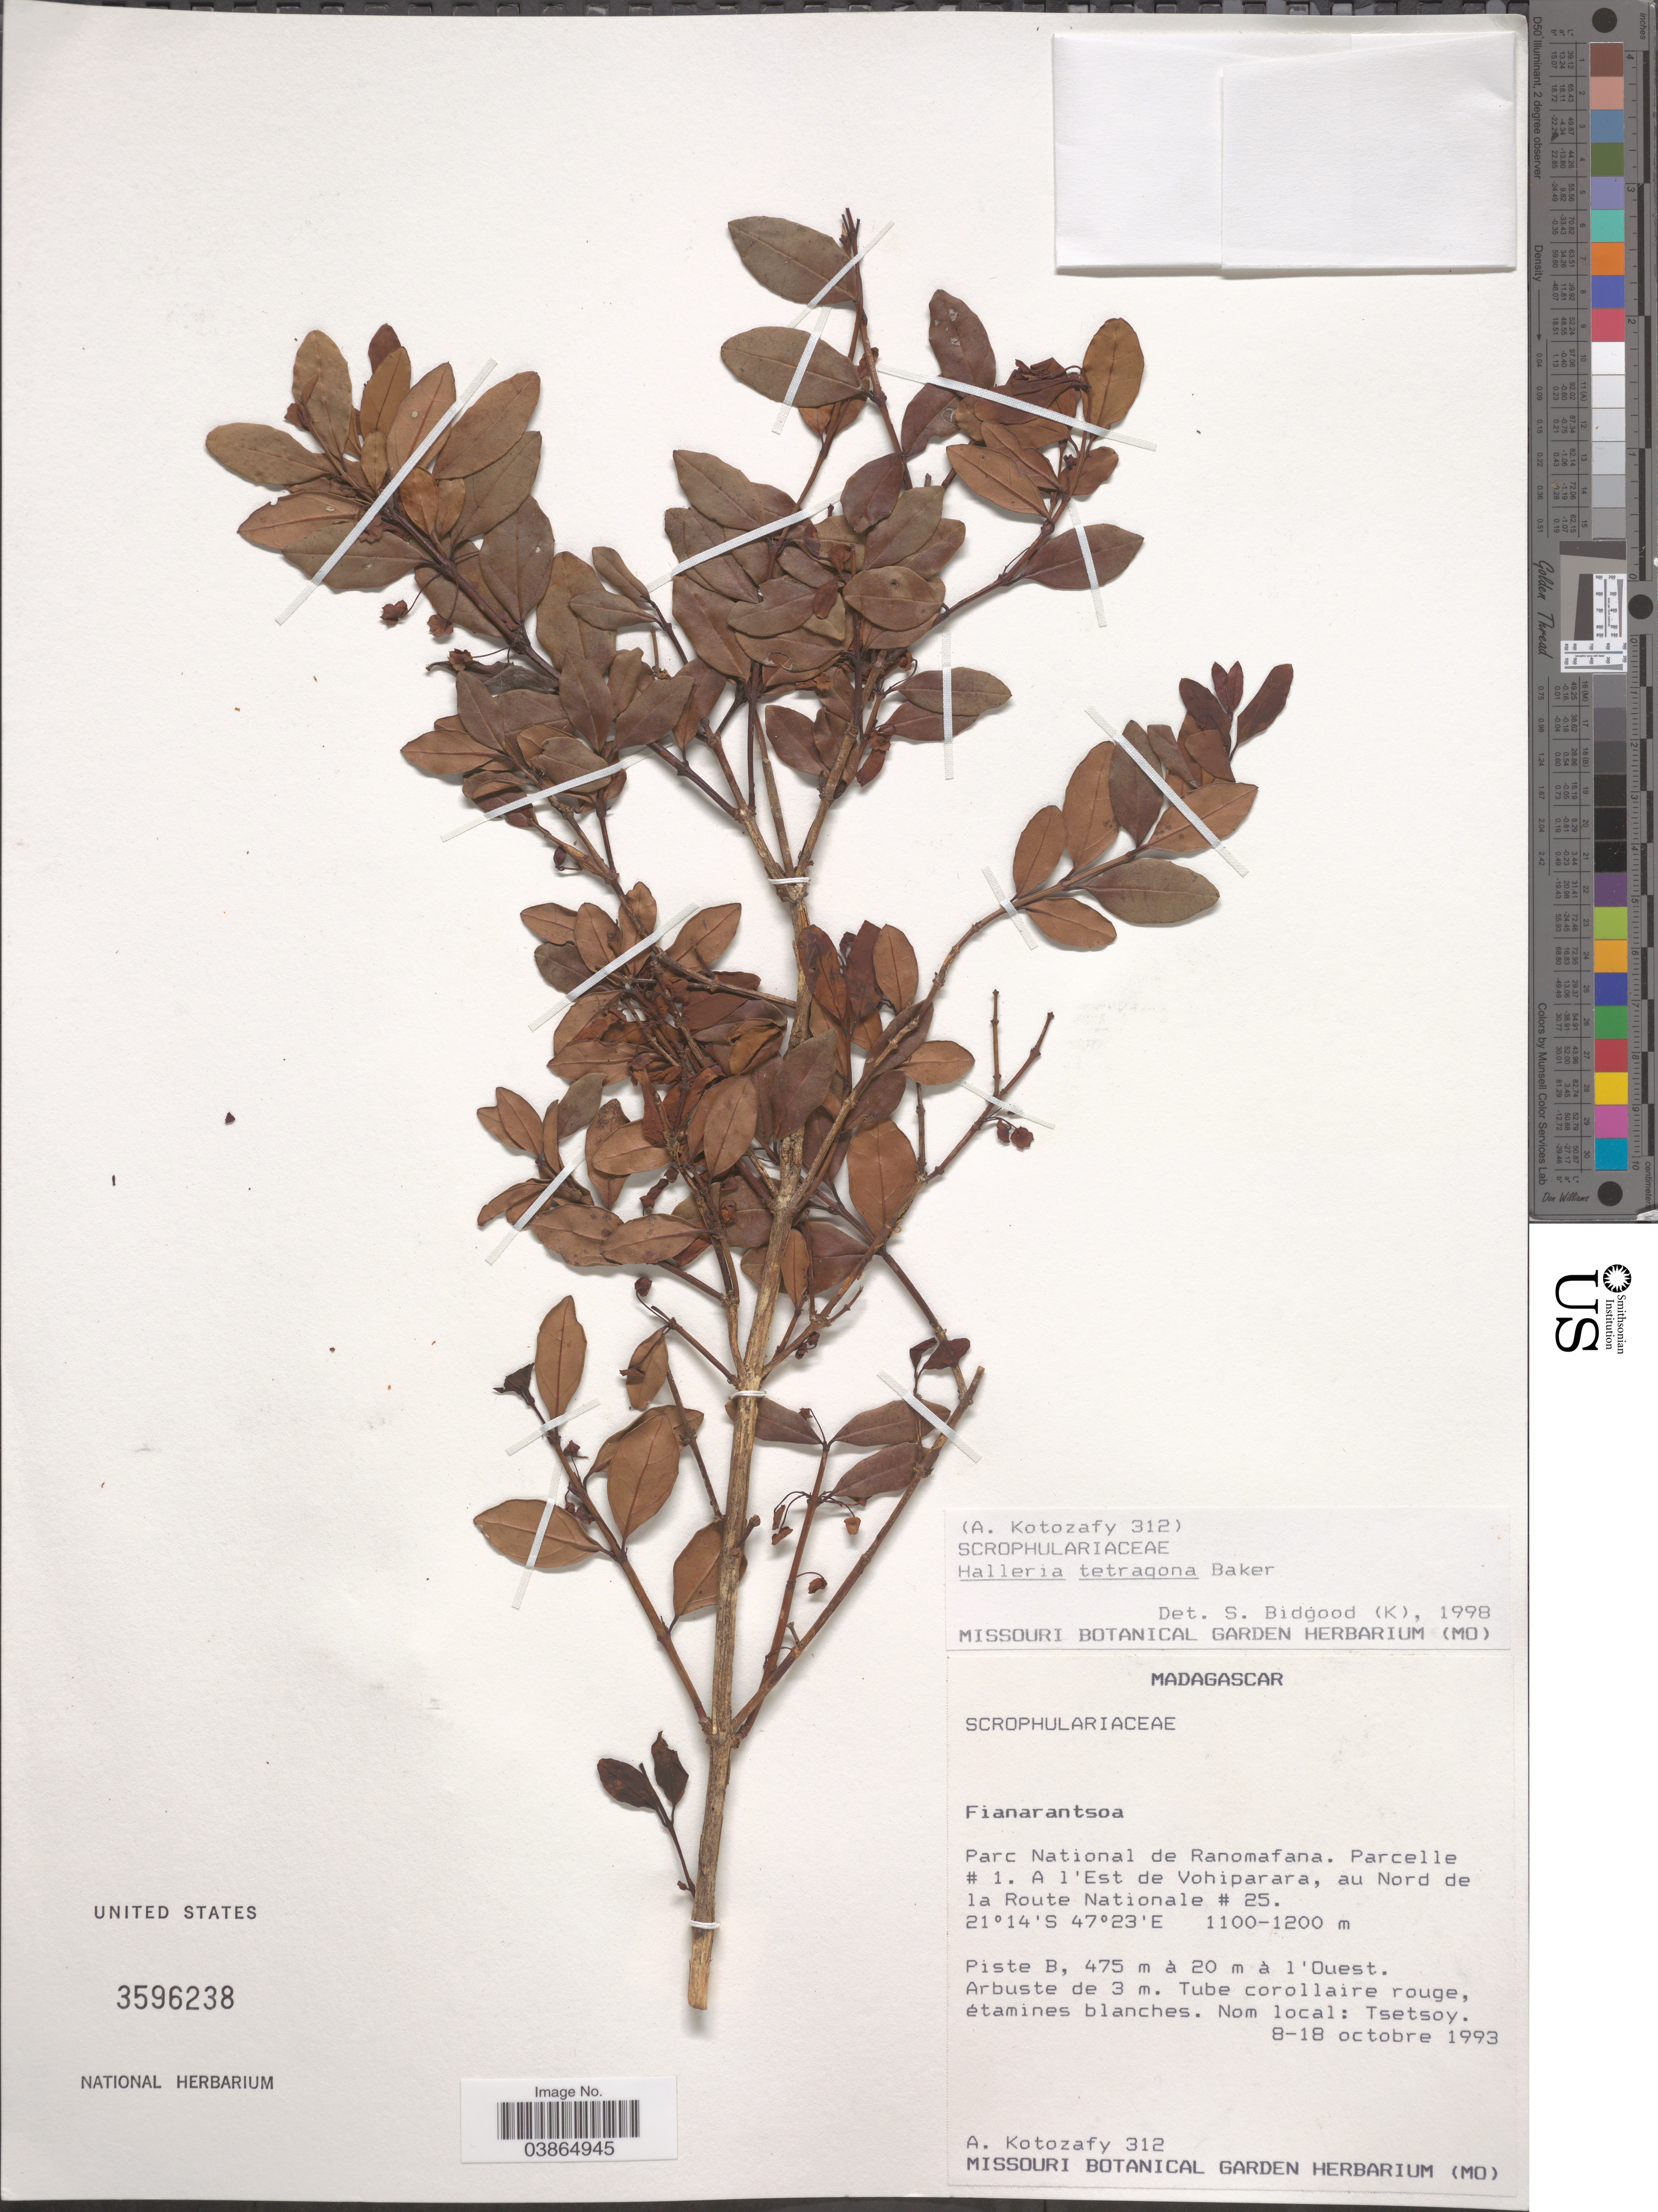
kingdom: Plantae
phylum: Tracheophyta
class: Magnoliopsida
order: Lamiales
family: Stilbaceae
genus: Halleria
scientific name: Halleria tetragona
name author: Baker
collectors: A. Kotozafy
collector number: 312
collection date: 1993-10-08/1993-10-18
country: Madagascar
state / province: Haute Matsiatra / Vatovavy Fitovinany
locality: Parc National de Ranomafana. Parcelle # 1. A l'Est de Vohiparara, au Nord de la Route Nationale # 25.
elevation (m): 1100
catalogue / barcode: US 3596238